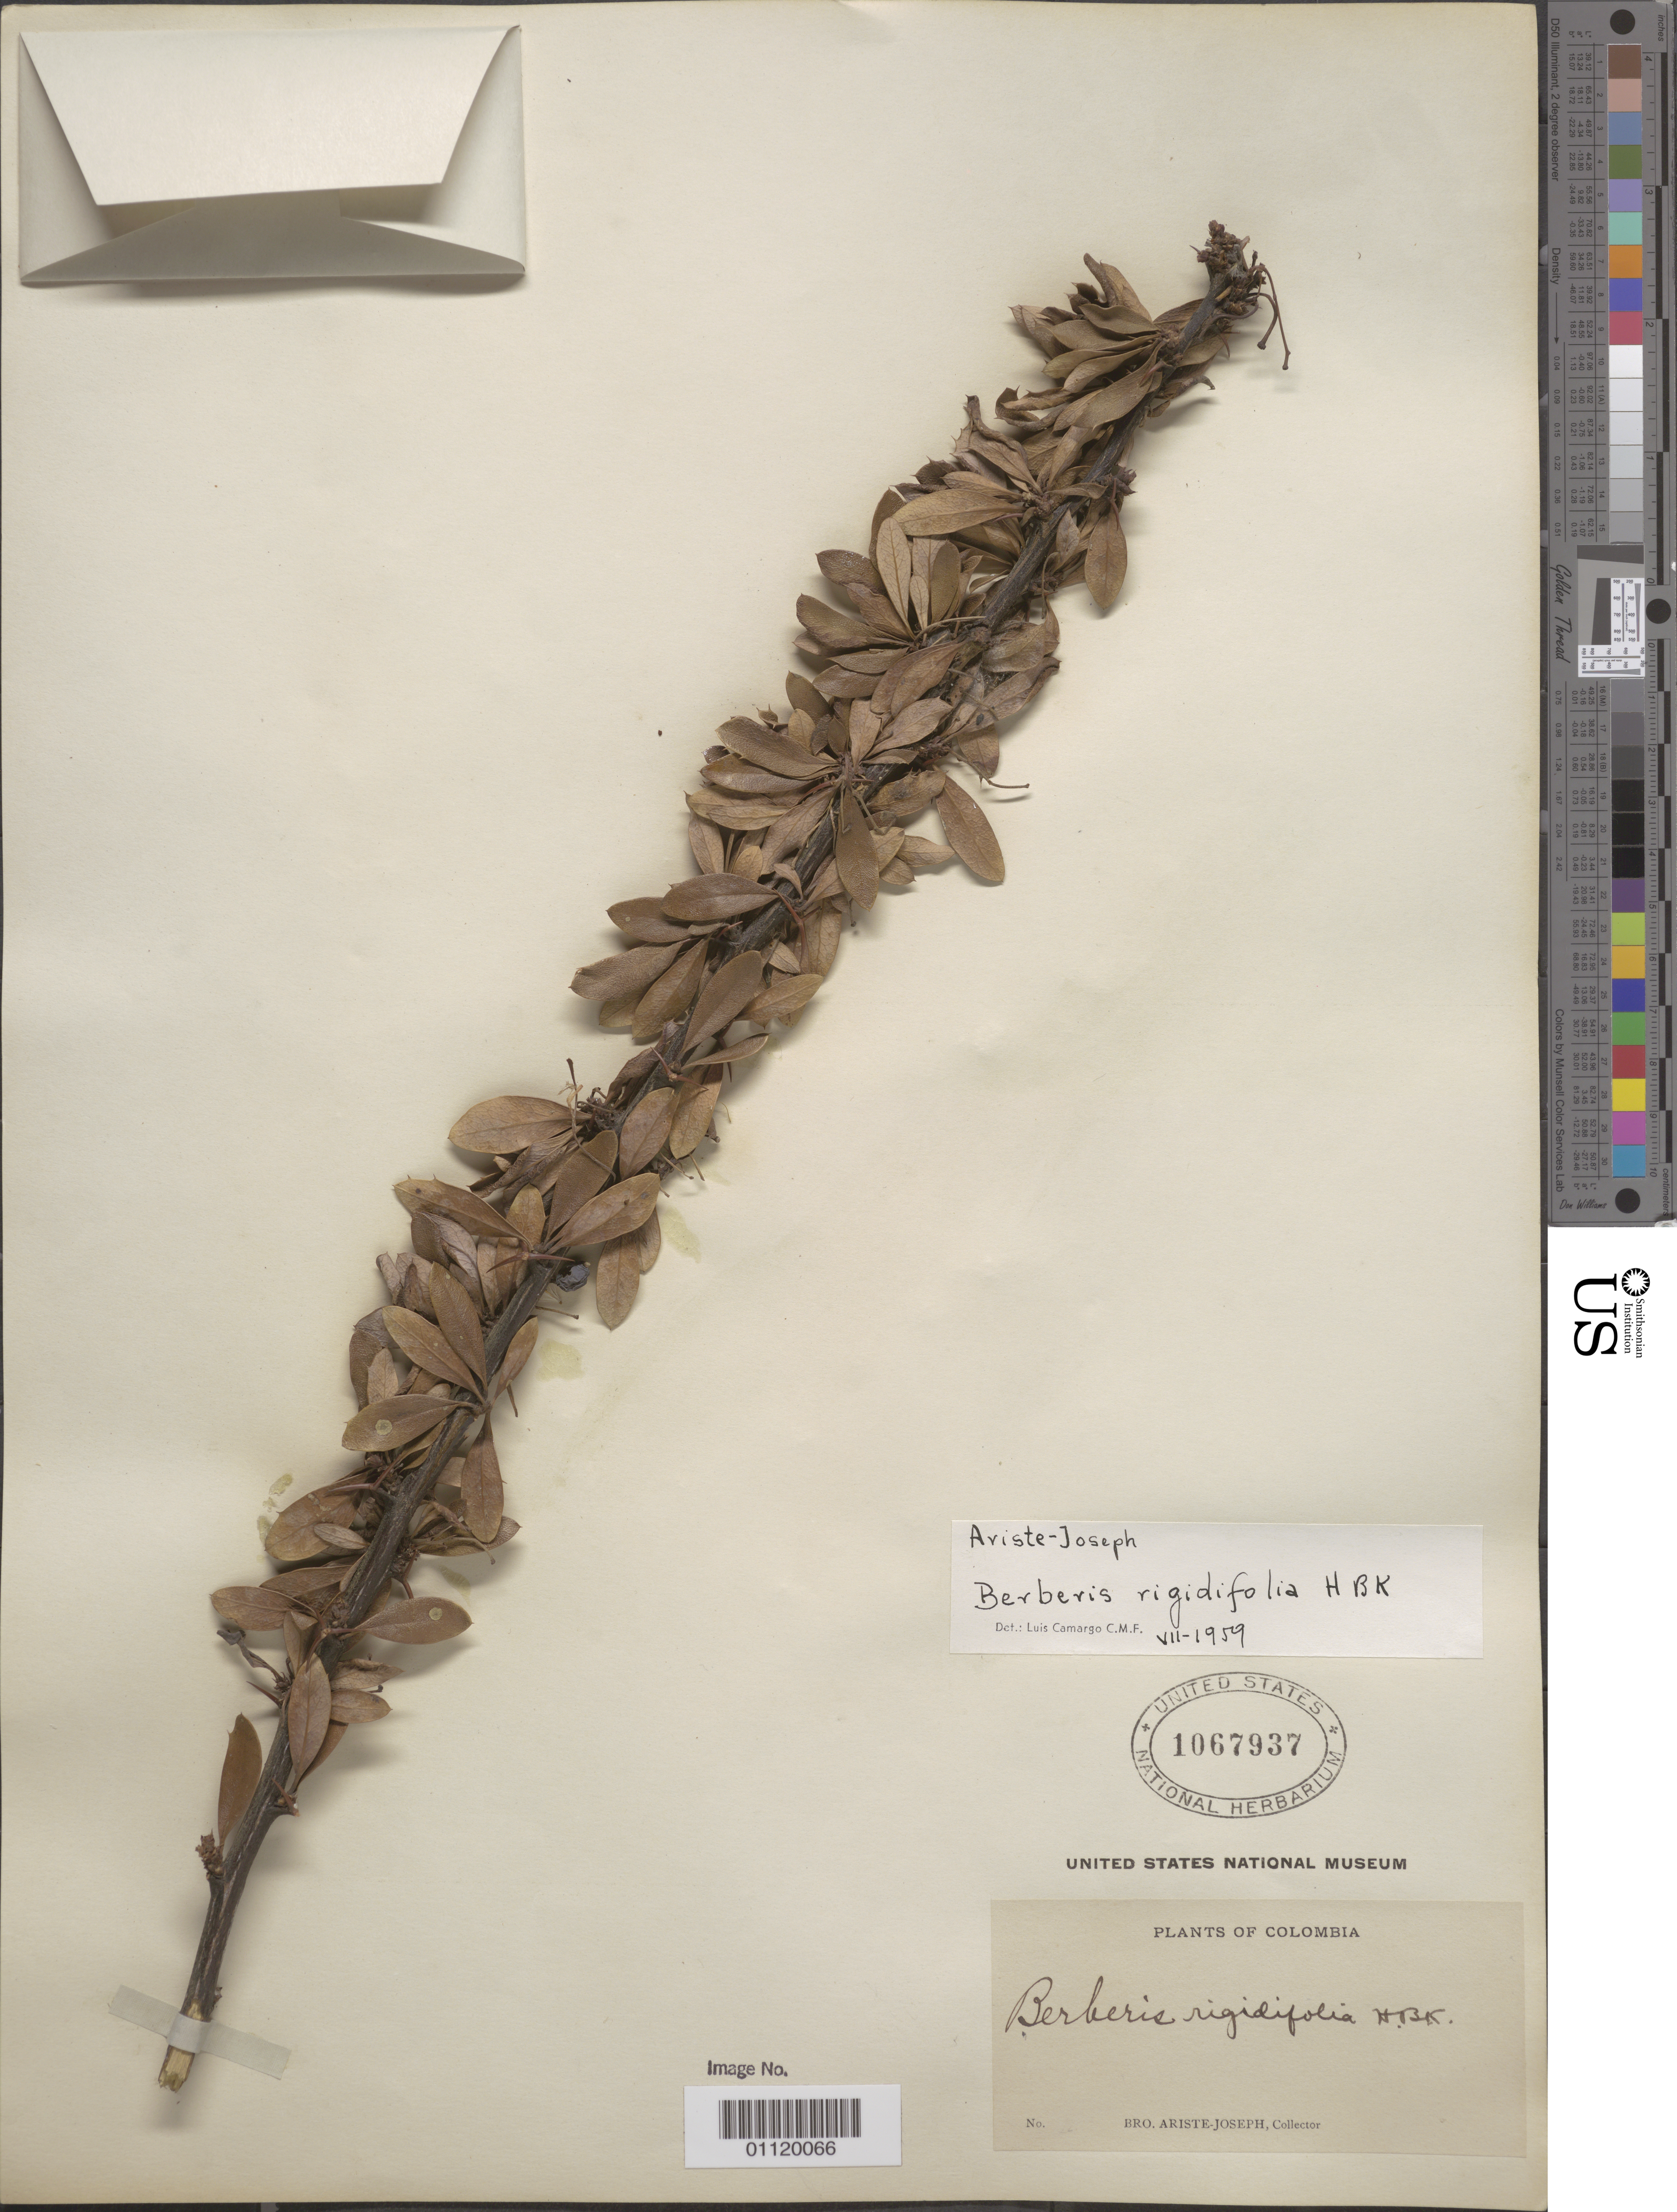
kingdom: Plantae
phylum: Tracheophyta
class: Magnoliopsida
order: Ranunculales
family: Berberidaceae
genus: Berberis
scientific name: Berberis rigidifolia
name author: Kunth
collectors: Bro. Ariste-Joseph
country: Colombia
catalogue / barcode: US 1067937